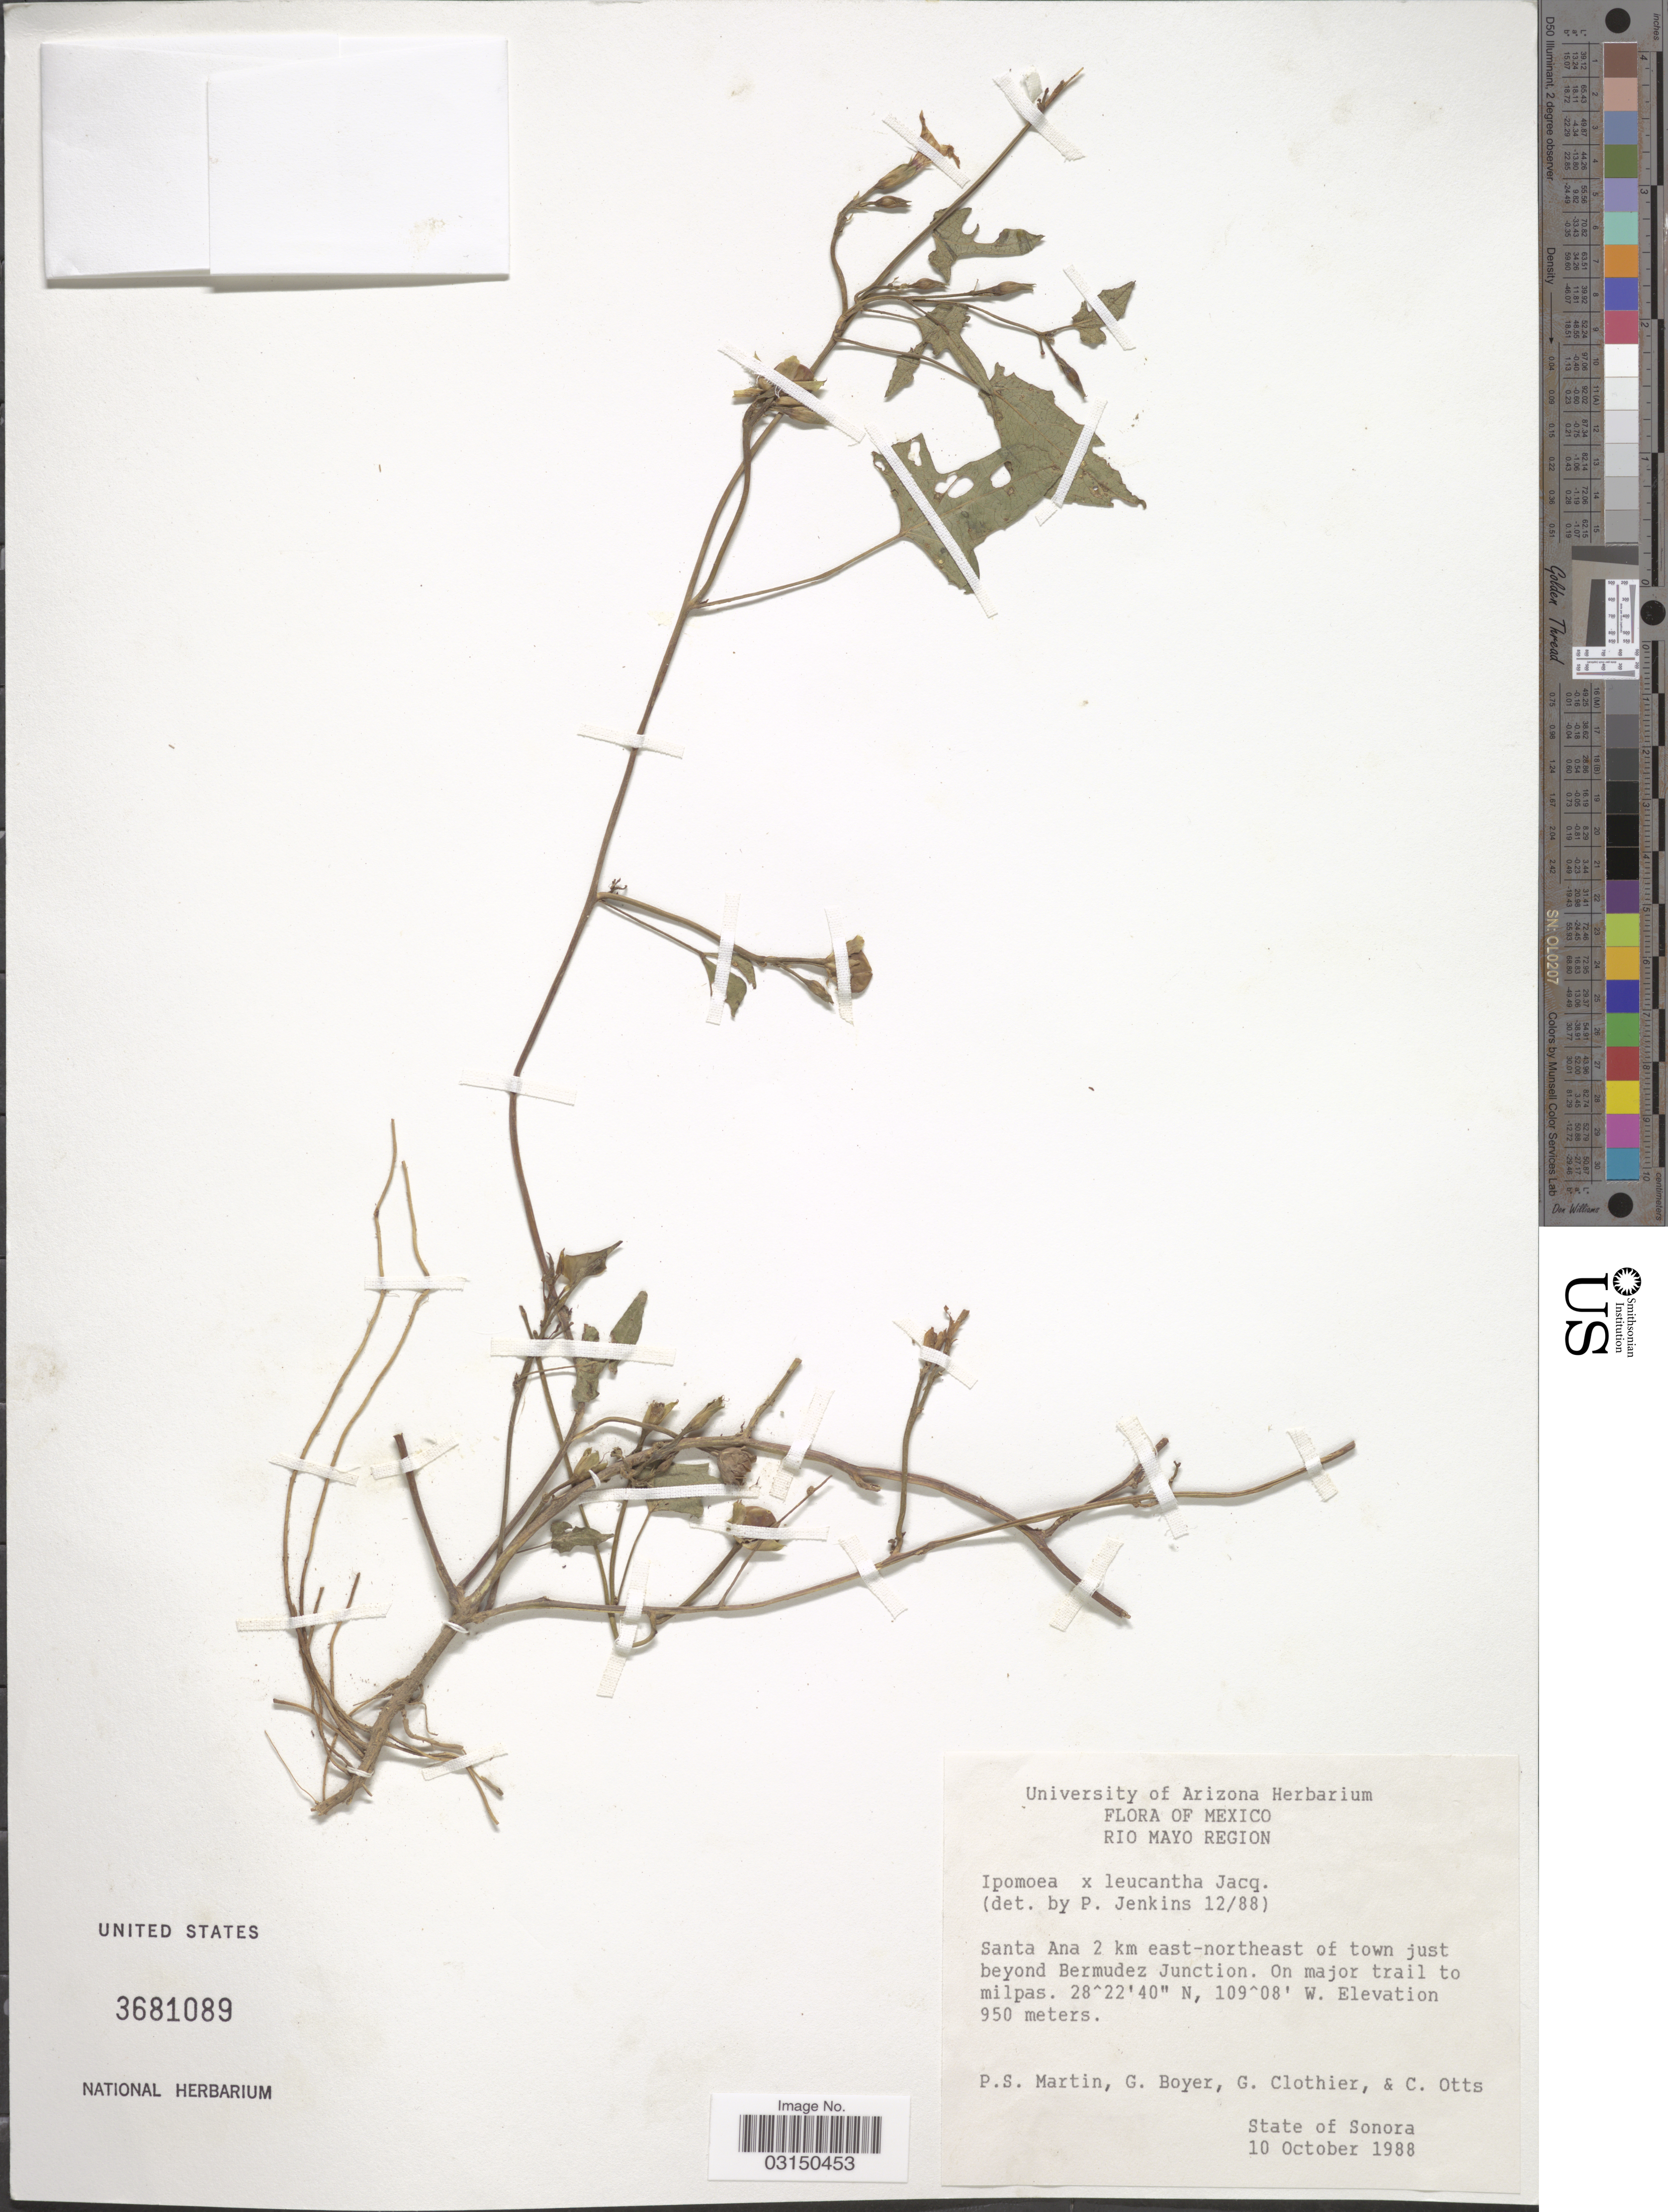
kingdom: Plantae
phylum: Tracheophyta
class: Magnoliopsida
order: Solanales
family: Convolvulaceae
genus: Ipomoea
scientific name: Ipomoea leucantha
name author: Jacq.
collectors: P. S. Martin, G. Boyer, G. Clothier & C. Otts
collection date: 1988-10-10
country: Mexico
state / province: Sonora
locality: Rio Mayo Region. Santa Ana 2 km east-northeast of town just beyond Bermudez Junction. On major trail to milpas. State of Sonora.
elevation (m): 950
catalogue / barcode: US 3681089